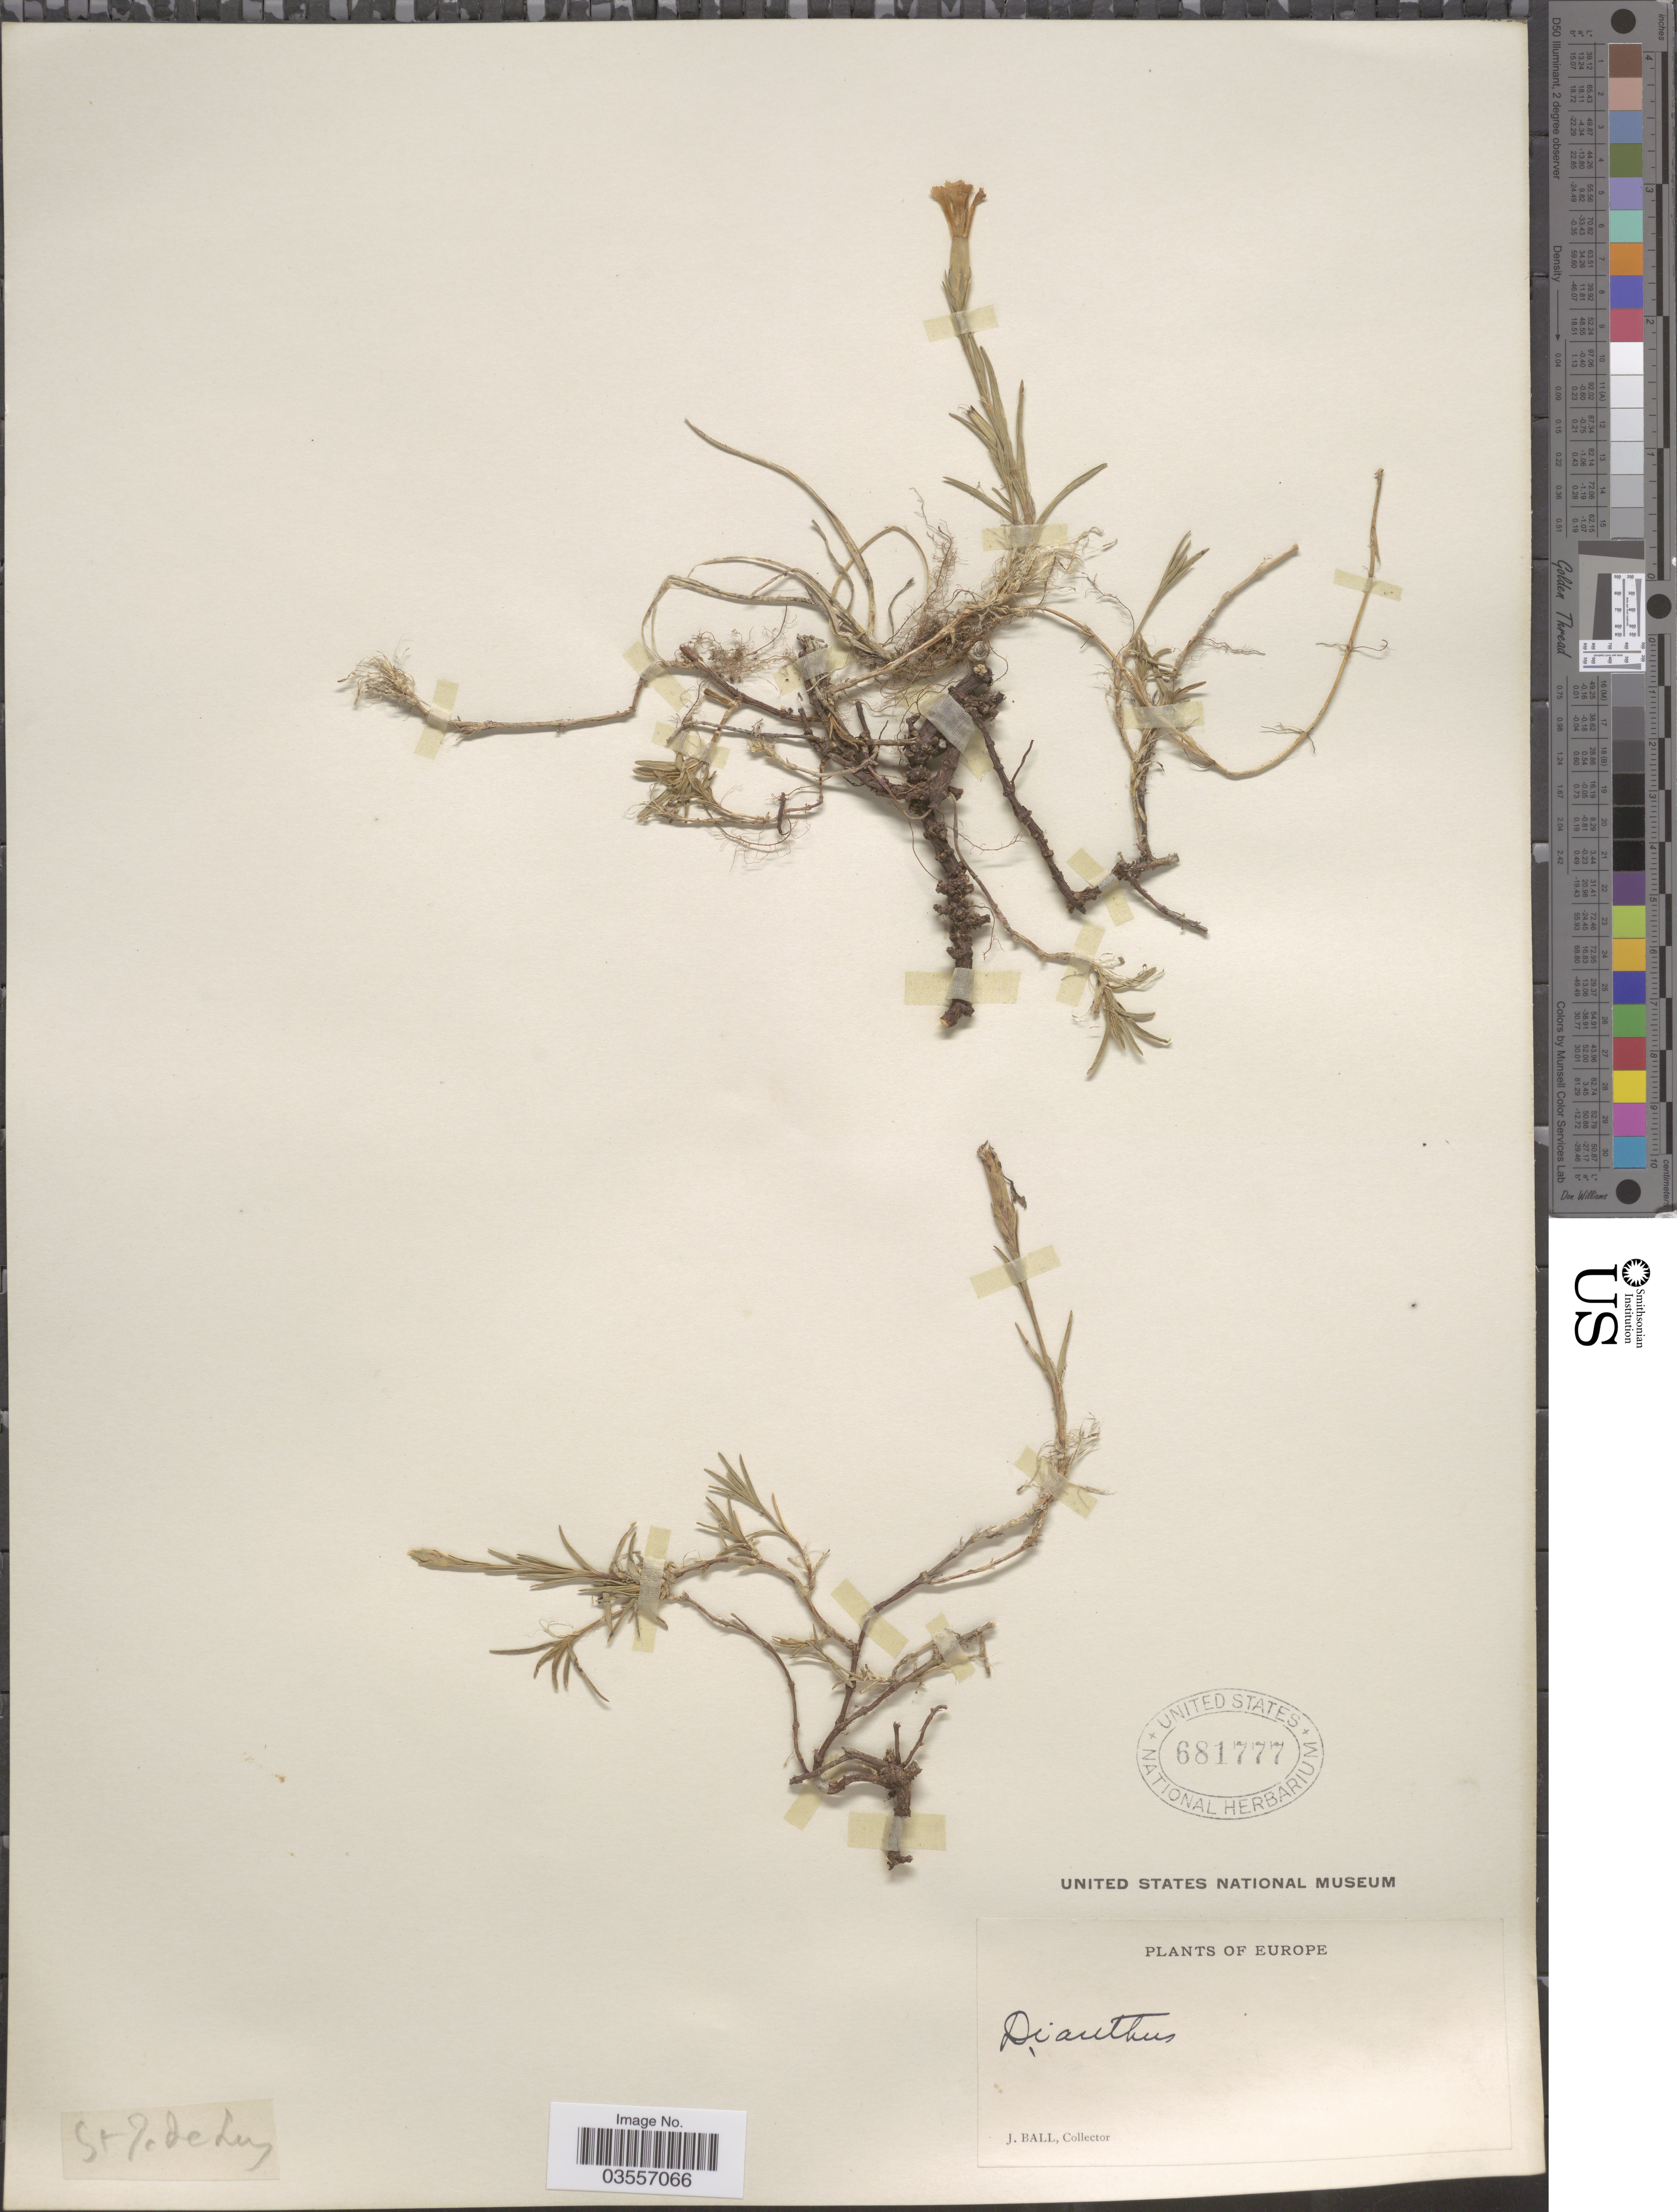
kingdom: Plantae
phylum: Tracheophyta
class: Magnoliopsida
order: Caryophyllales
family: Caryophyllaceae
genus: Dianthus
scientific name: Dianthus sp.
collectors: J. Ball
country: France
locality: Europe. St Jean de Luz.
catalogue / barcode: US 681777